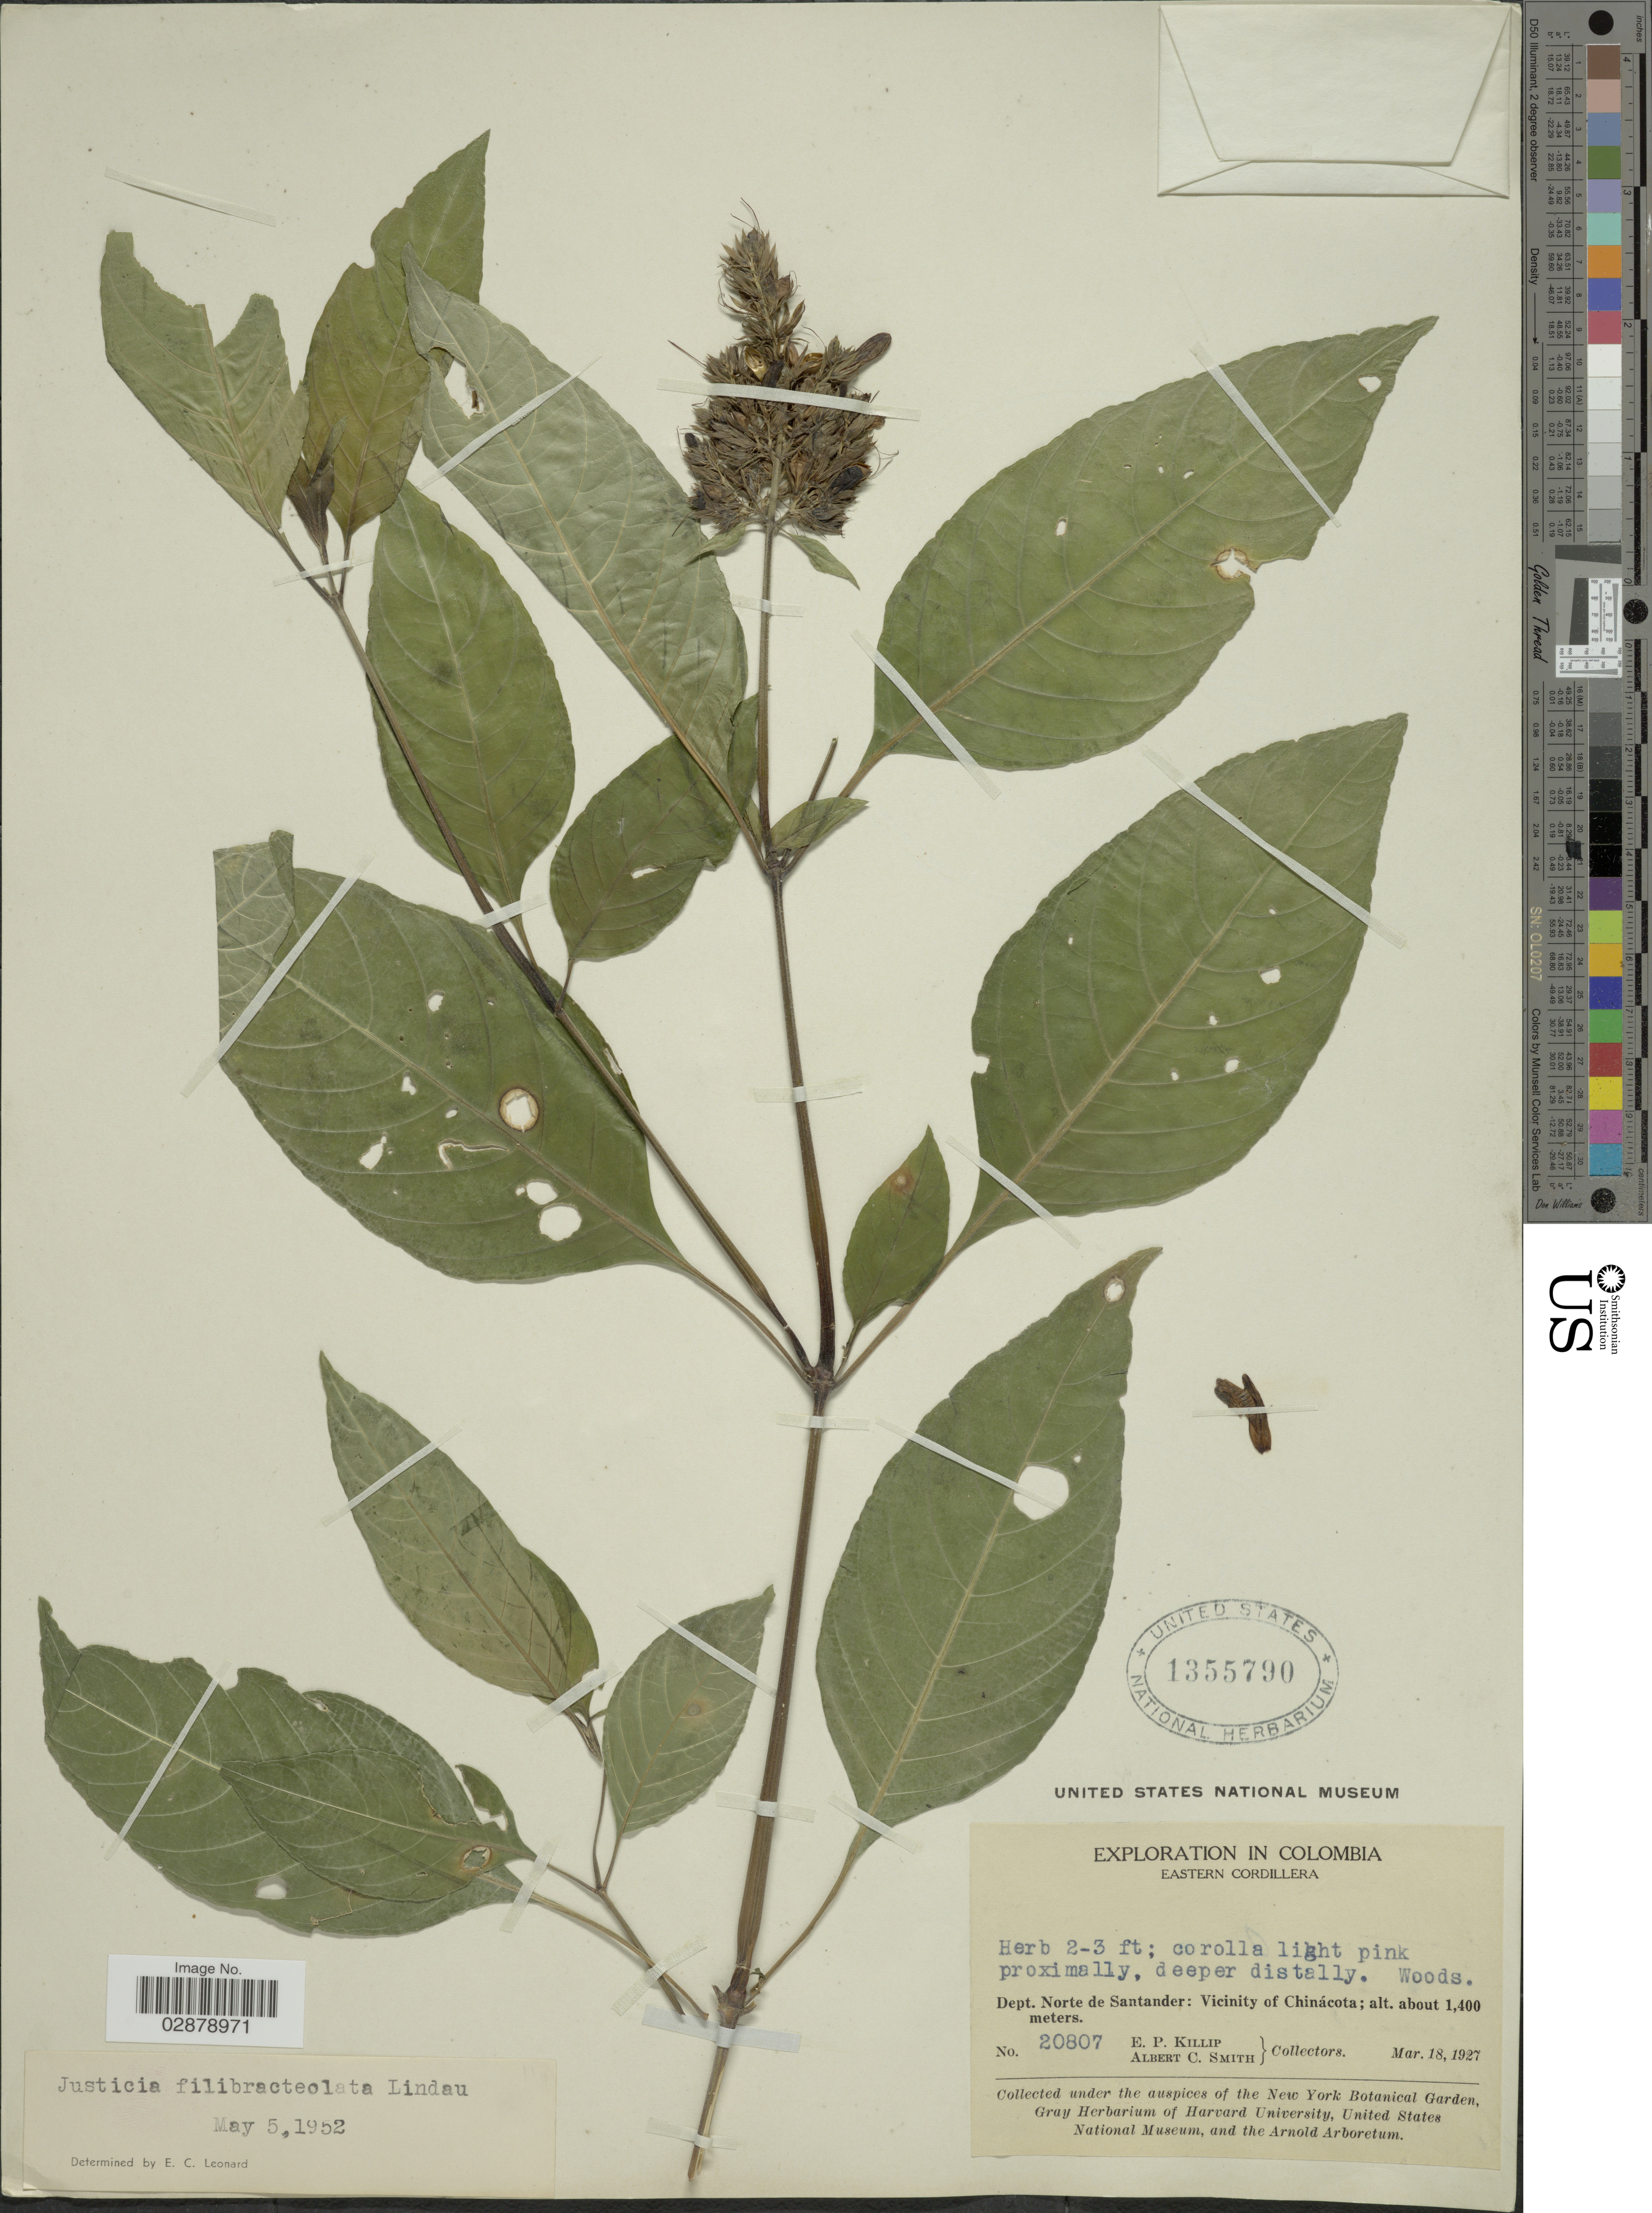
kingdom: Plantae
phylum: Tracheophyta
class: Magnoliopsida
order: Lamiales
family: Acanthaceae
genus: Justicia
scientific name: Justicia filibracteolata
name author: Lindau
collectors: E. P. Killip & A. C. Smith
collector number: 20807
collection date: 1927-03-18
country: Colombia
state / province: Norte de Santander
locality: Eastern Cordillera. Dept. Norte de Santander: Vicinity of Chinácota.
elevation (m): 1400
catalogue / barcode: US 1355790